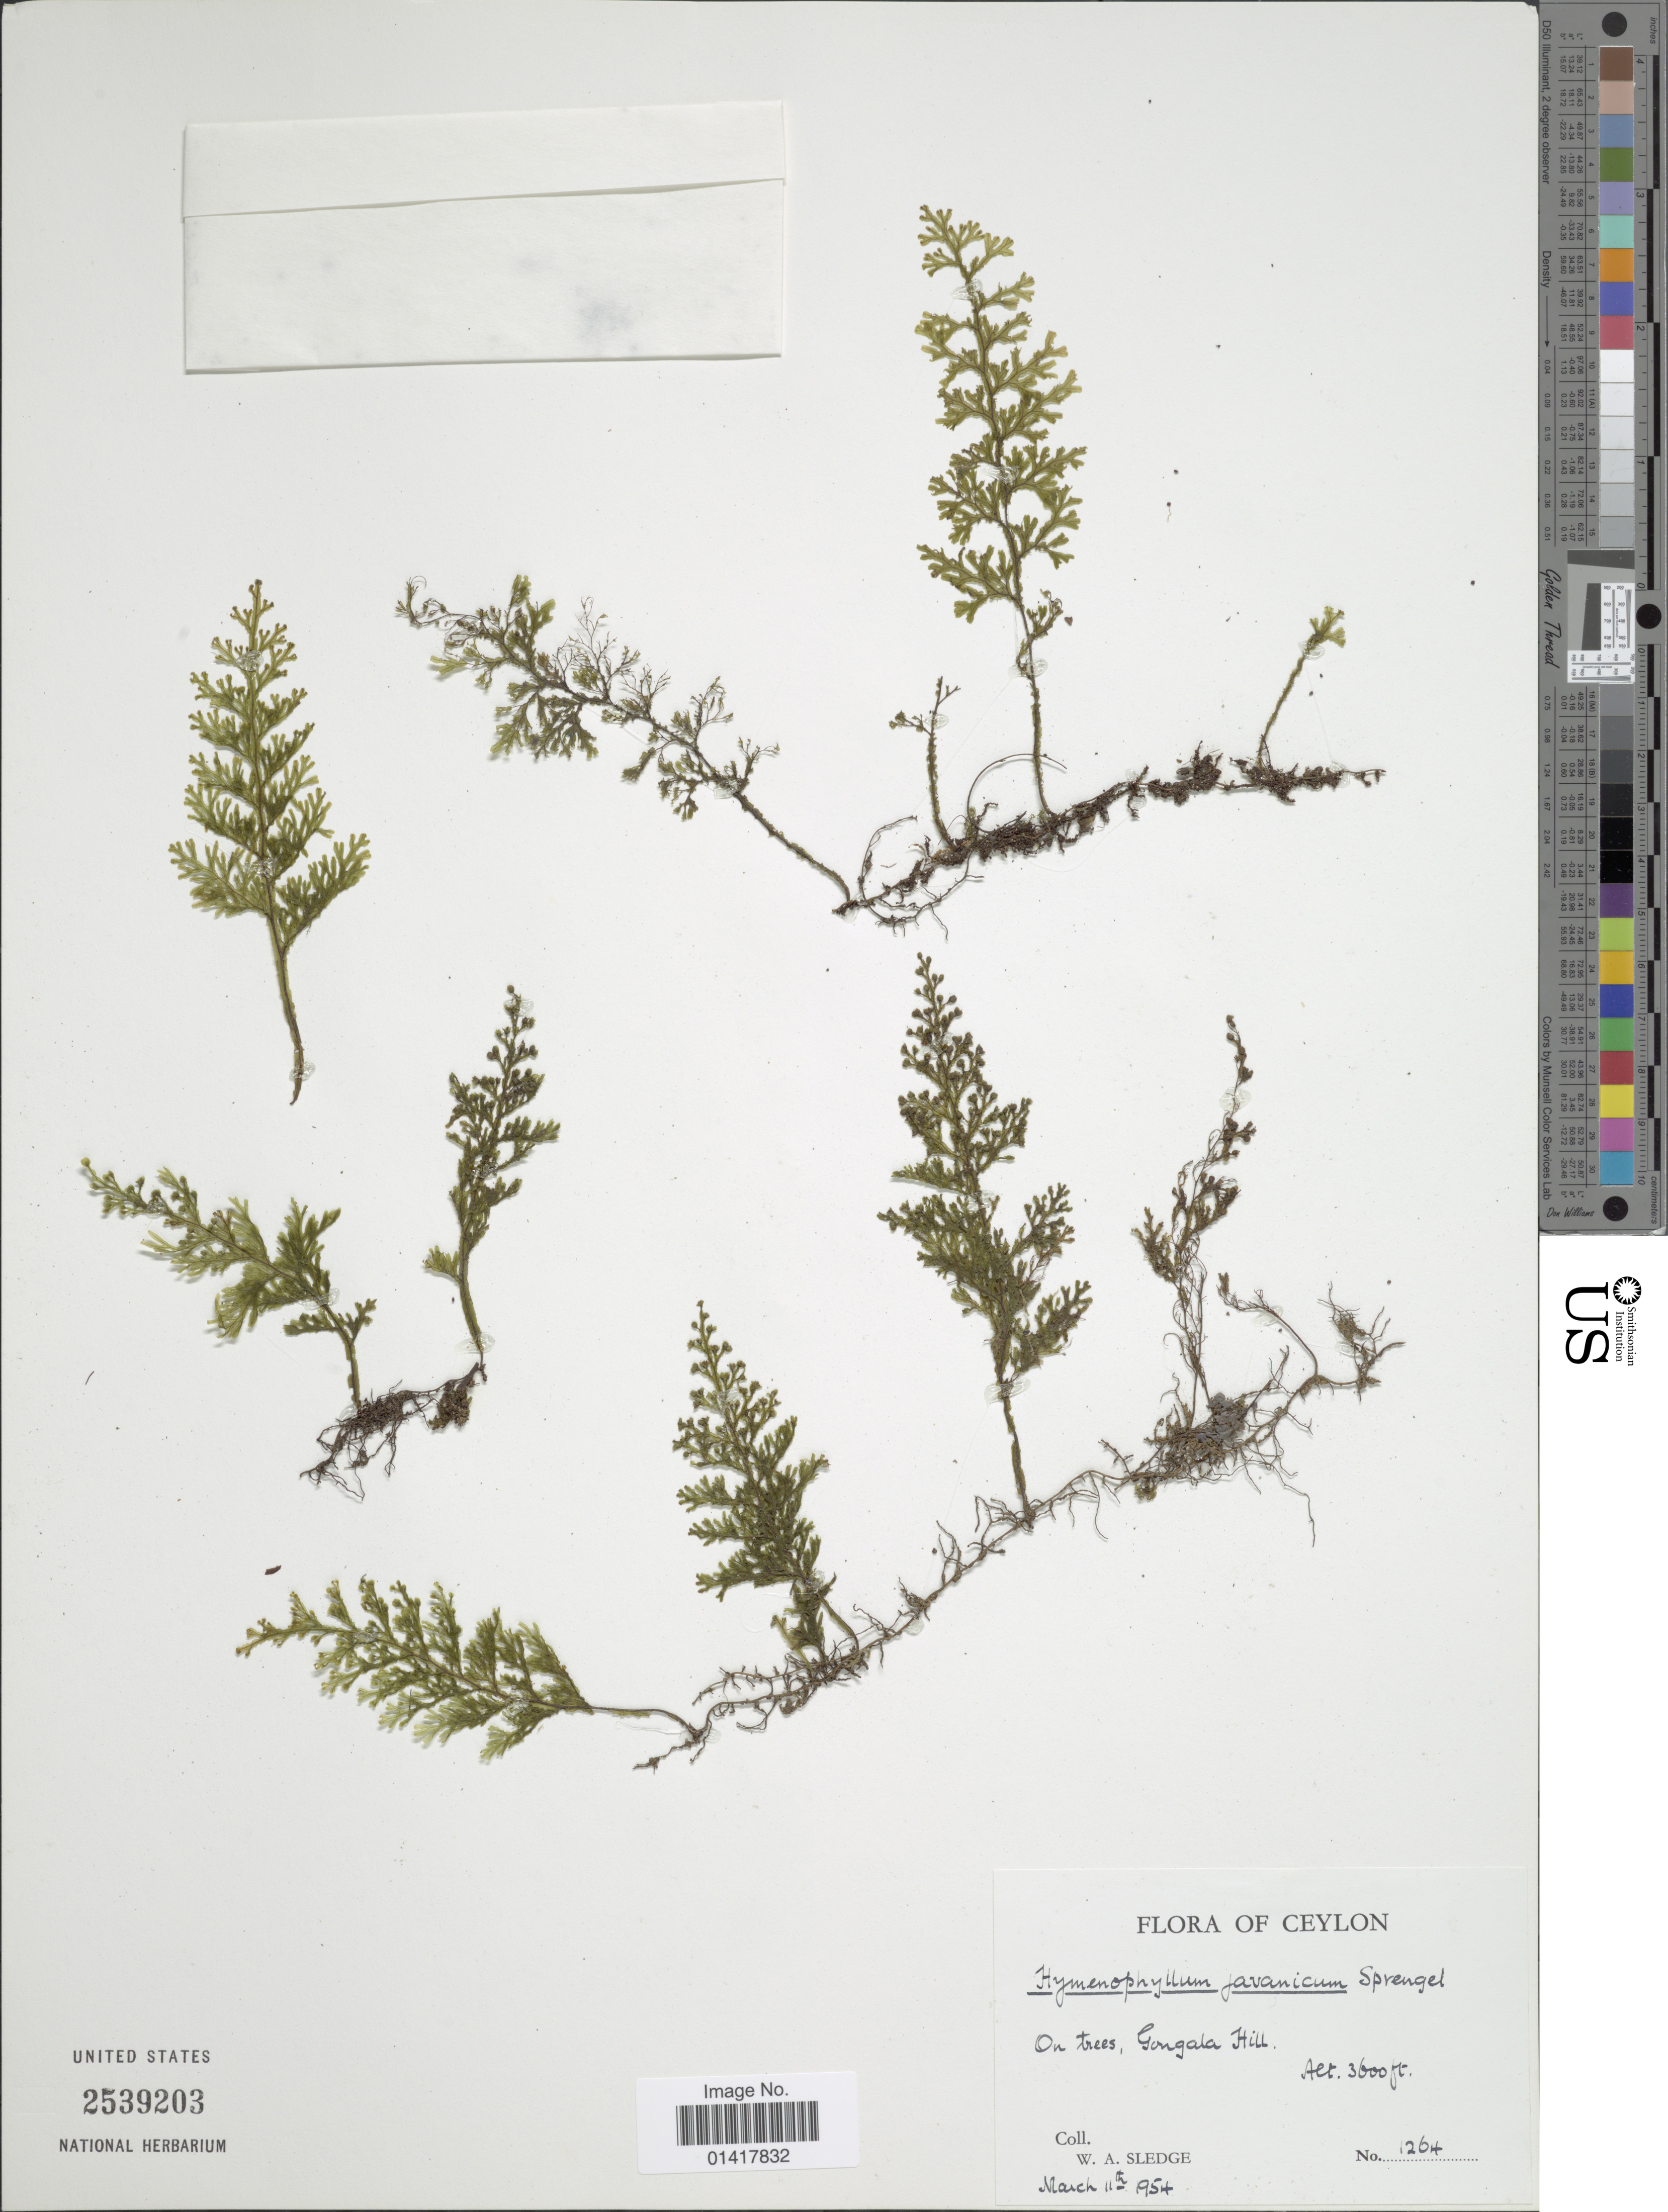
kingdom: Plantae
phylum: Tracheophyta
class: Polypodiopsida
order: Hymenophyllales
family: Hymenophyllaceae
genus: Hymenophyllum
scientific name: Hymenophyllum javanicum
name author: Spreng.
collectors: W. A. Sledge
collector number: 1264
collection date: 1954-03-11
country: Sri Lanka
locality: Ceylon. Gongala Hill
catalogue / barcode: US 2539203